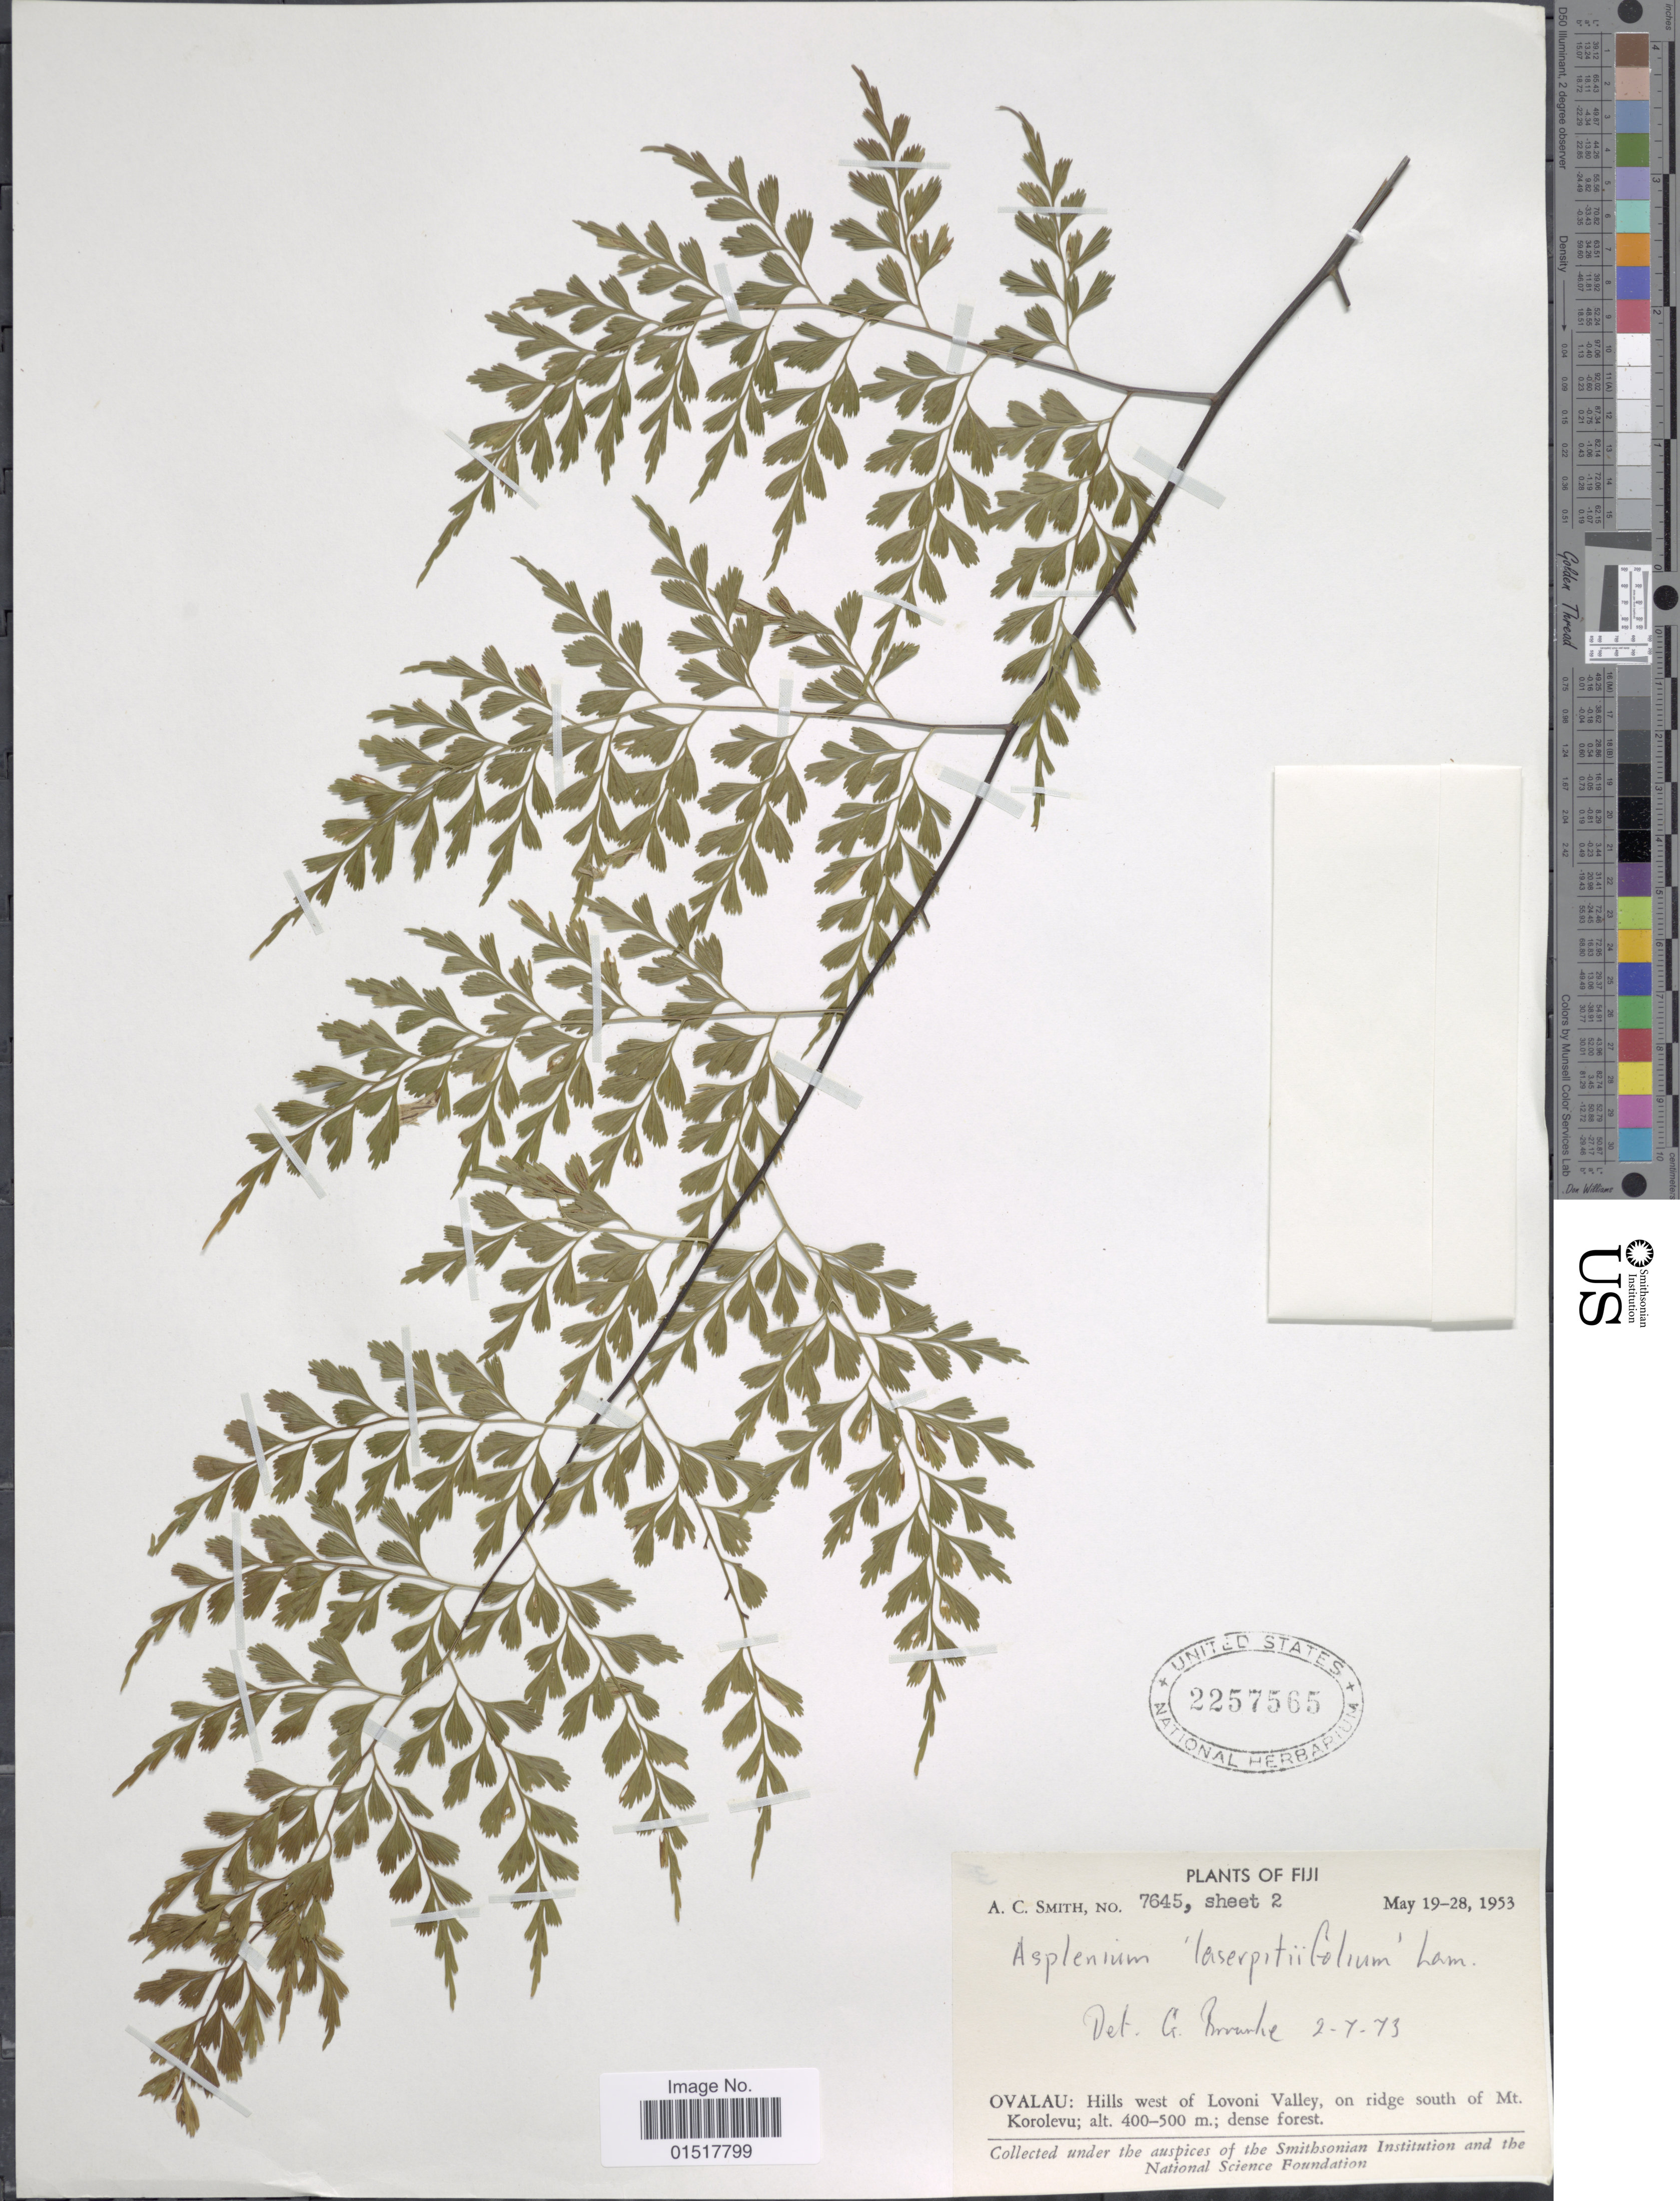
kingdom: Plantae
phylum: Tracheophyta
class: Polypodiopsida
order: Polypodiales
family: Aspleniaceae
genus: Asplenium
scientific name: Asplenium laserpitiifolium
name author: Lam.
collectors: A. C. Smith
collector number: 7645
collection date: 1953-05-19/1953-05-28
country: Fiji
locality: Ovalau: Hills west of Lovoni Valley, on ridge south of Mt. Korolevu.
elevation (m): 400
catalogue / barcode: US 2257565